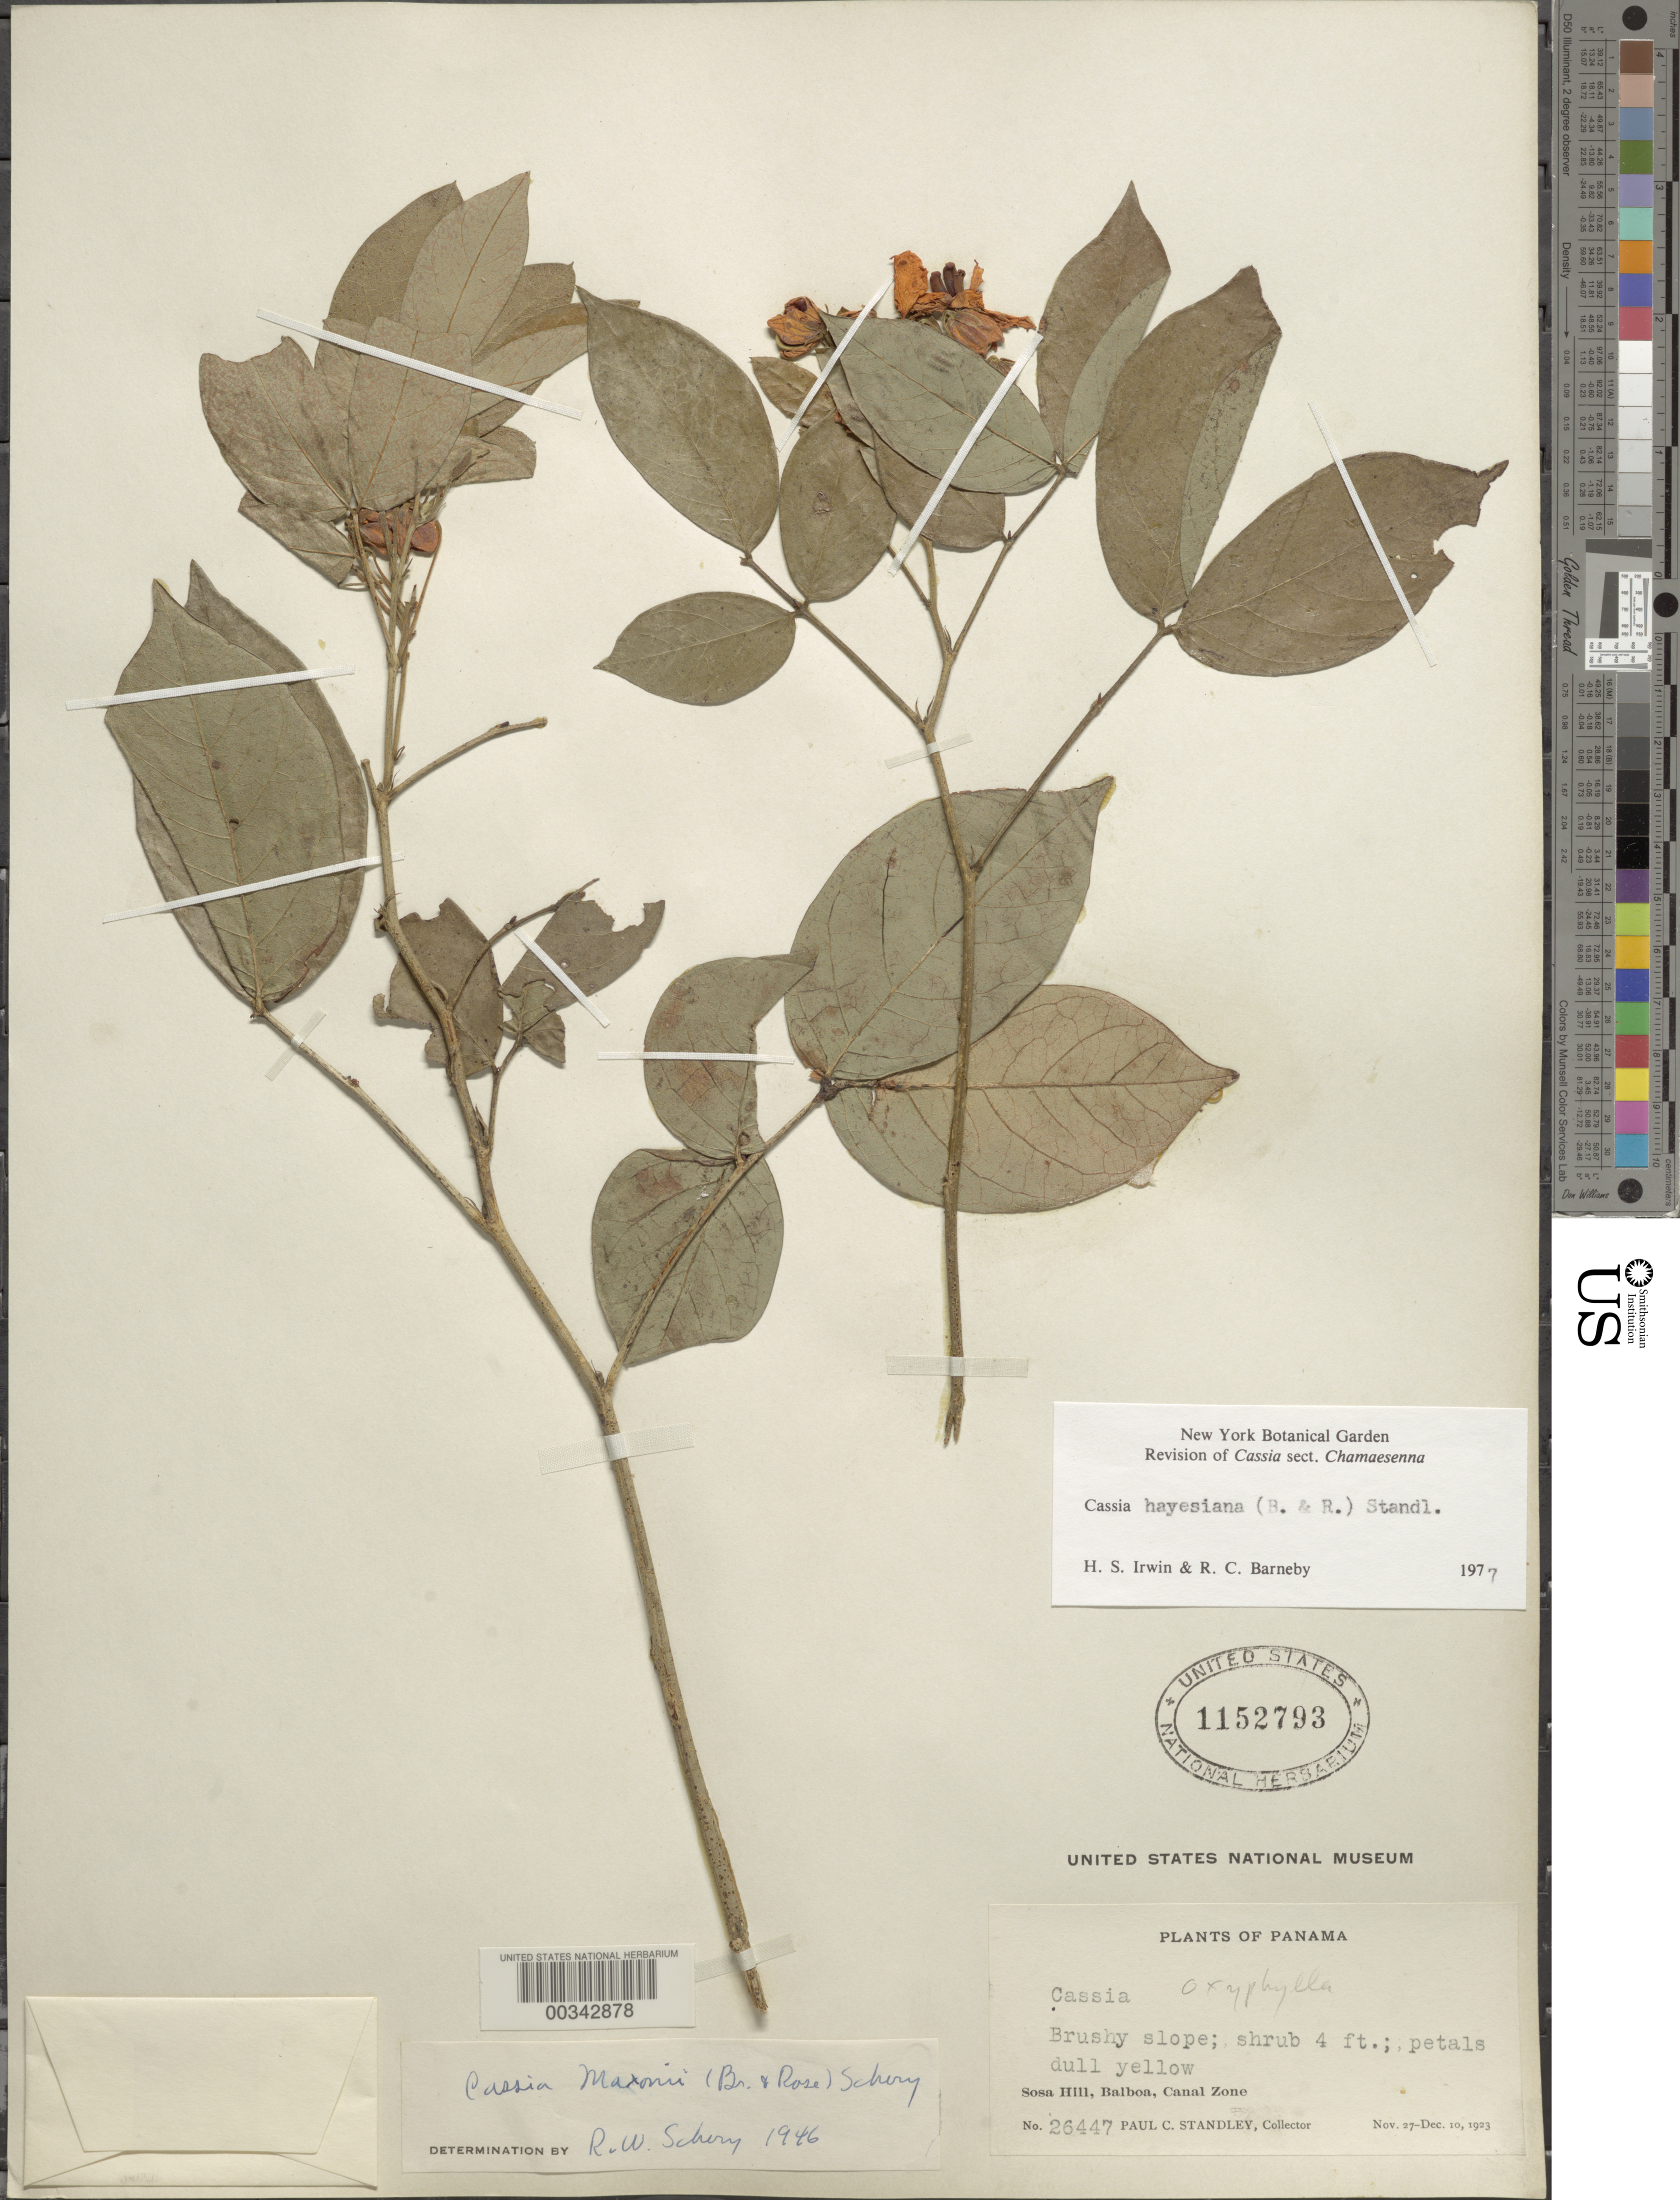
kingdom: Plantae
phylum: Tracheophyta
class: Magnoliopsida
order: Fabales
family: Fabaceae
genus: Senna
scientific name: Senna hayesiana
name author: (Britton & Rose) H.S. Irwin & Barneby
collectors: P. C. Standley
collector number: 26447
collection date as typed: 27 Nov 1923 to 10 Dec 1923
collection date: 1923-11-27/1923-12-10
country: Panama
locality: Sosa Hill, Balboa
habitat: Brushy slope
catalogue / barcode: US 1152793